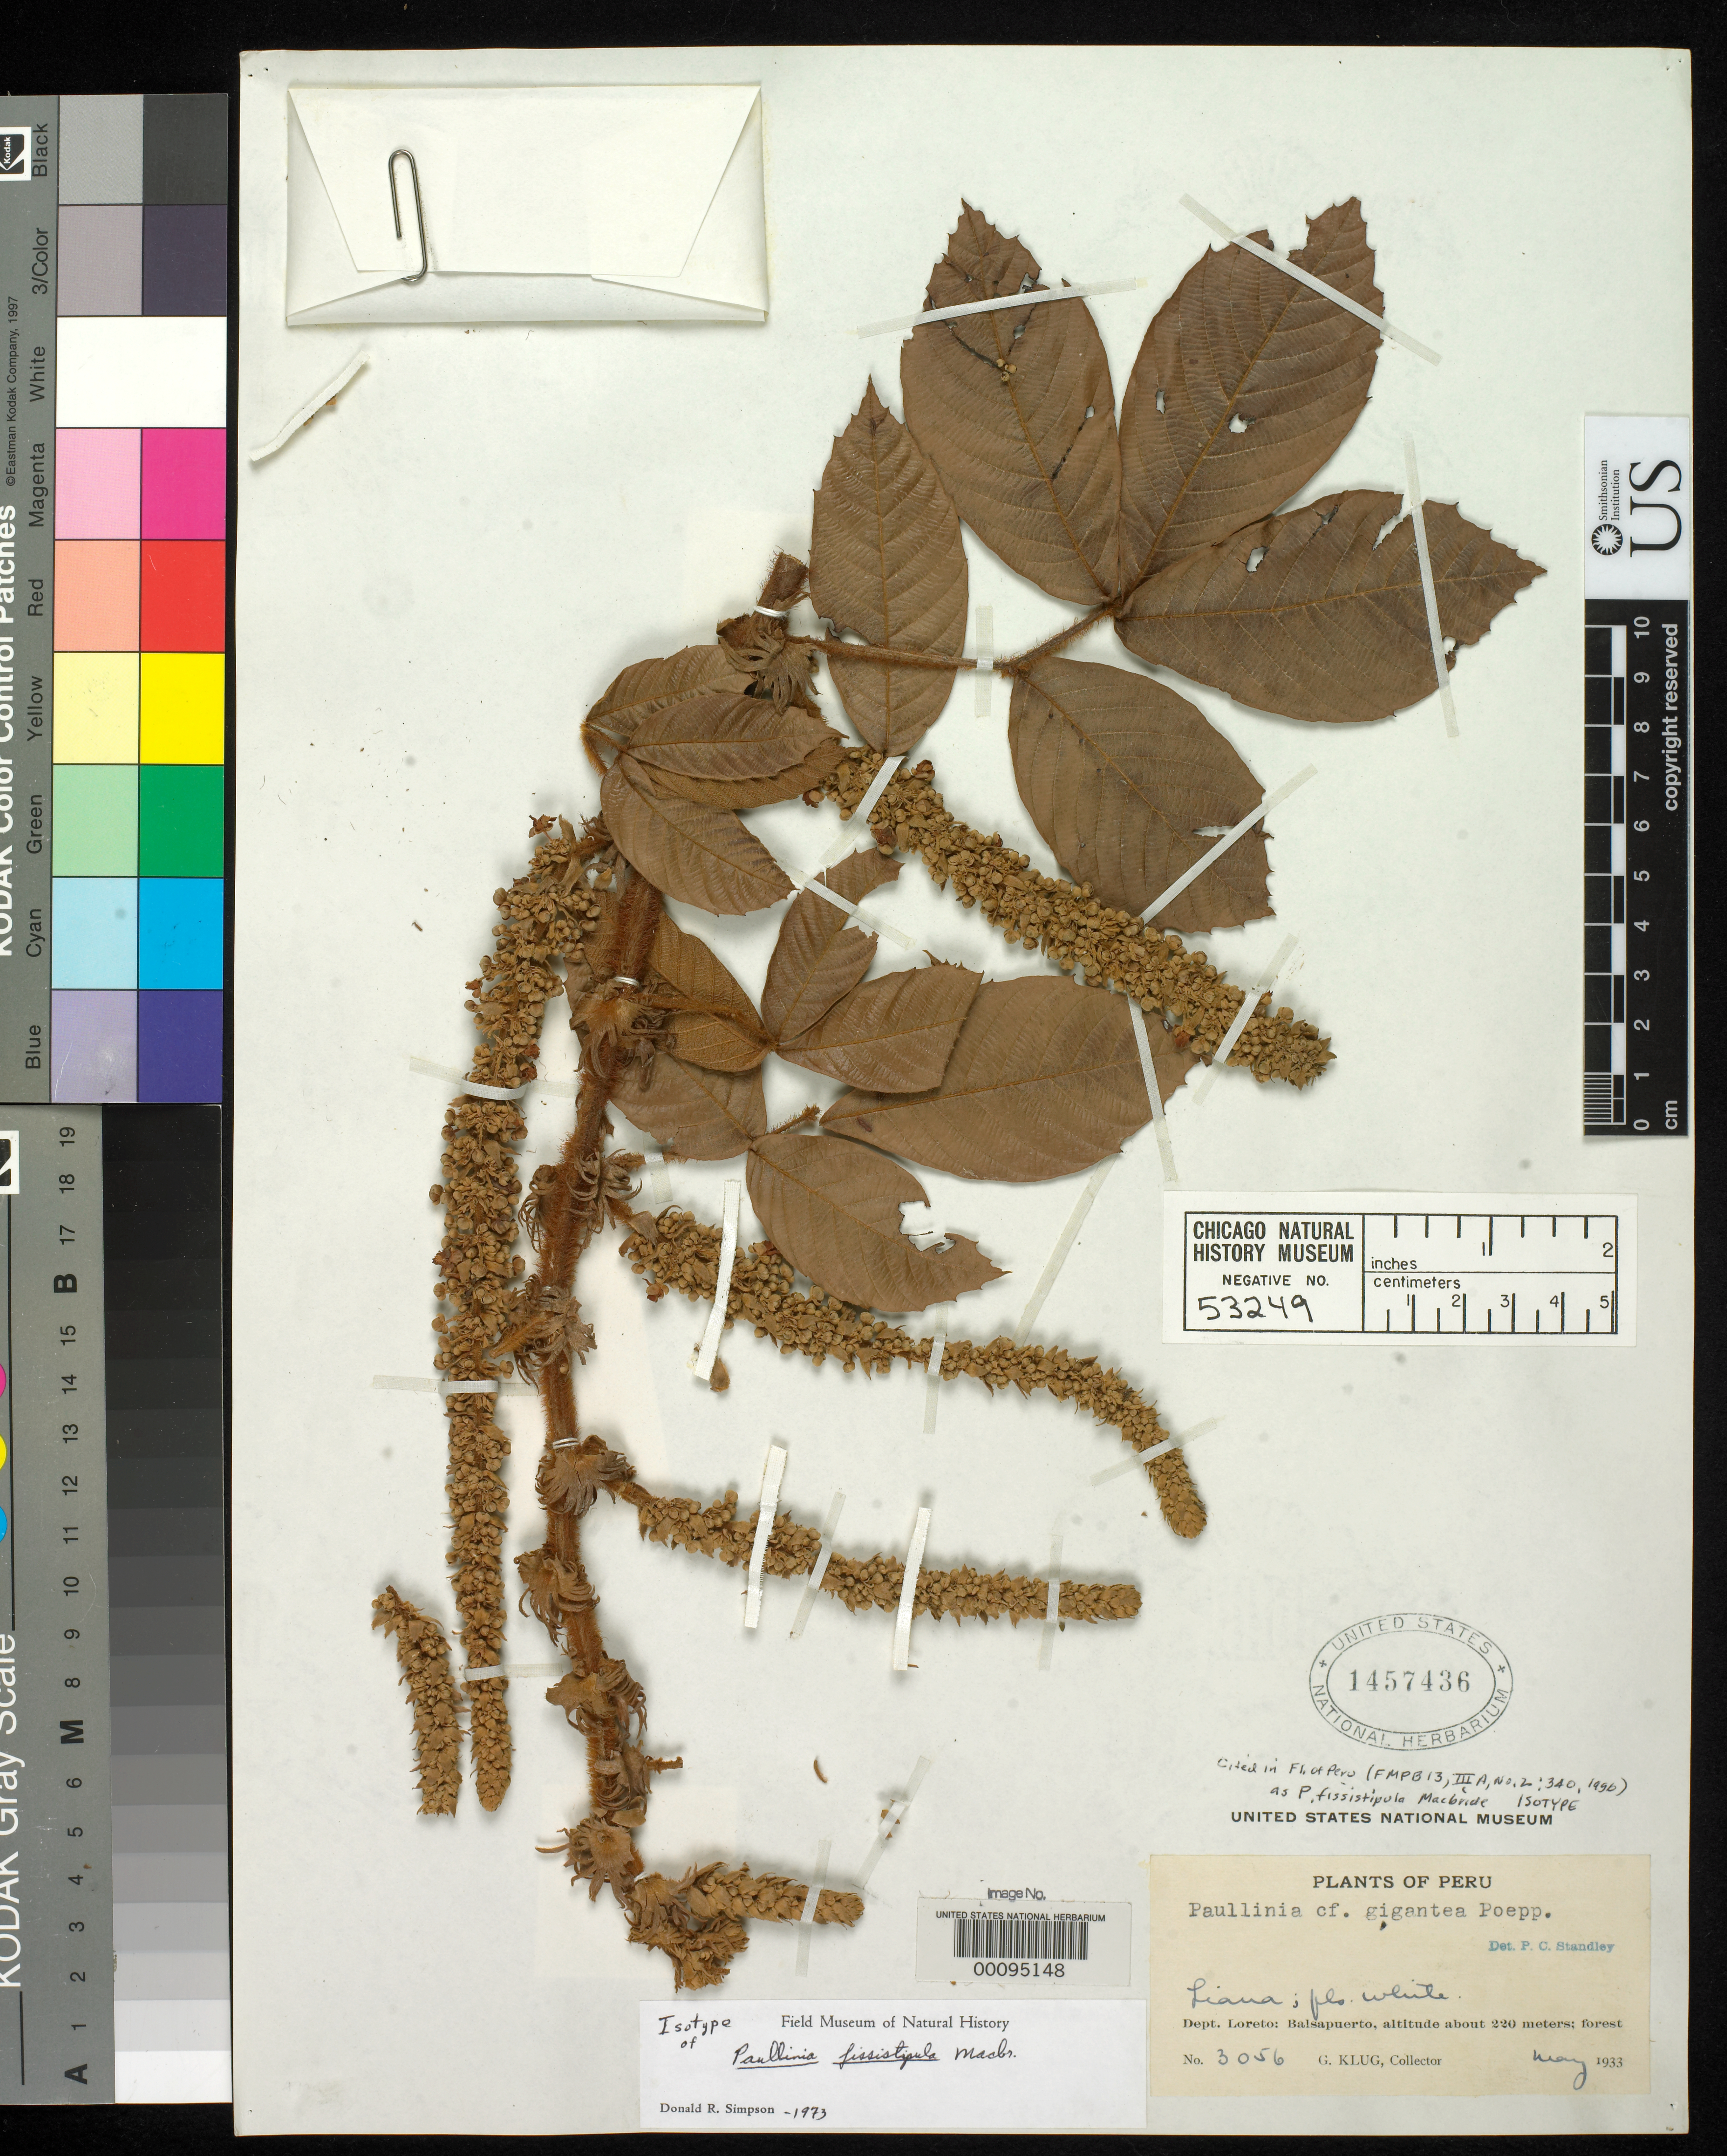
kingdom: Plantae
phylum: Tracheophyta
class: Magnoliopsida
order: Sapindales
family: Sapindaceae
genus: Paullinia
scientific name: Paullinia fissistipula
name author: J.F. Macbr.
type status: Isotype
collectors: G. Klug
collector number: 3056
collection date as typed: May 1933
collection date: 1933-05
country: Peru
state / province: Loreto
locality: Balsapuerto.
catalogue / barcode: US 1457436